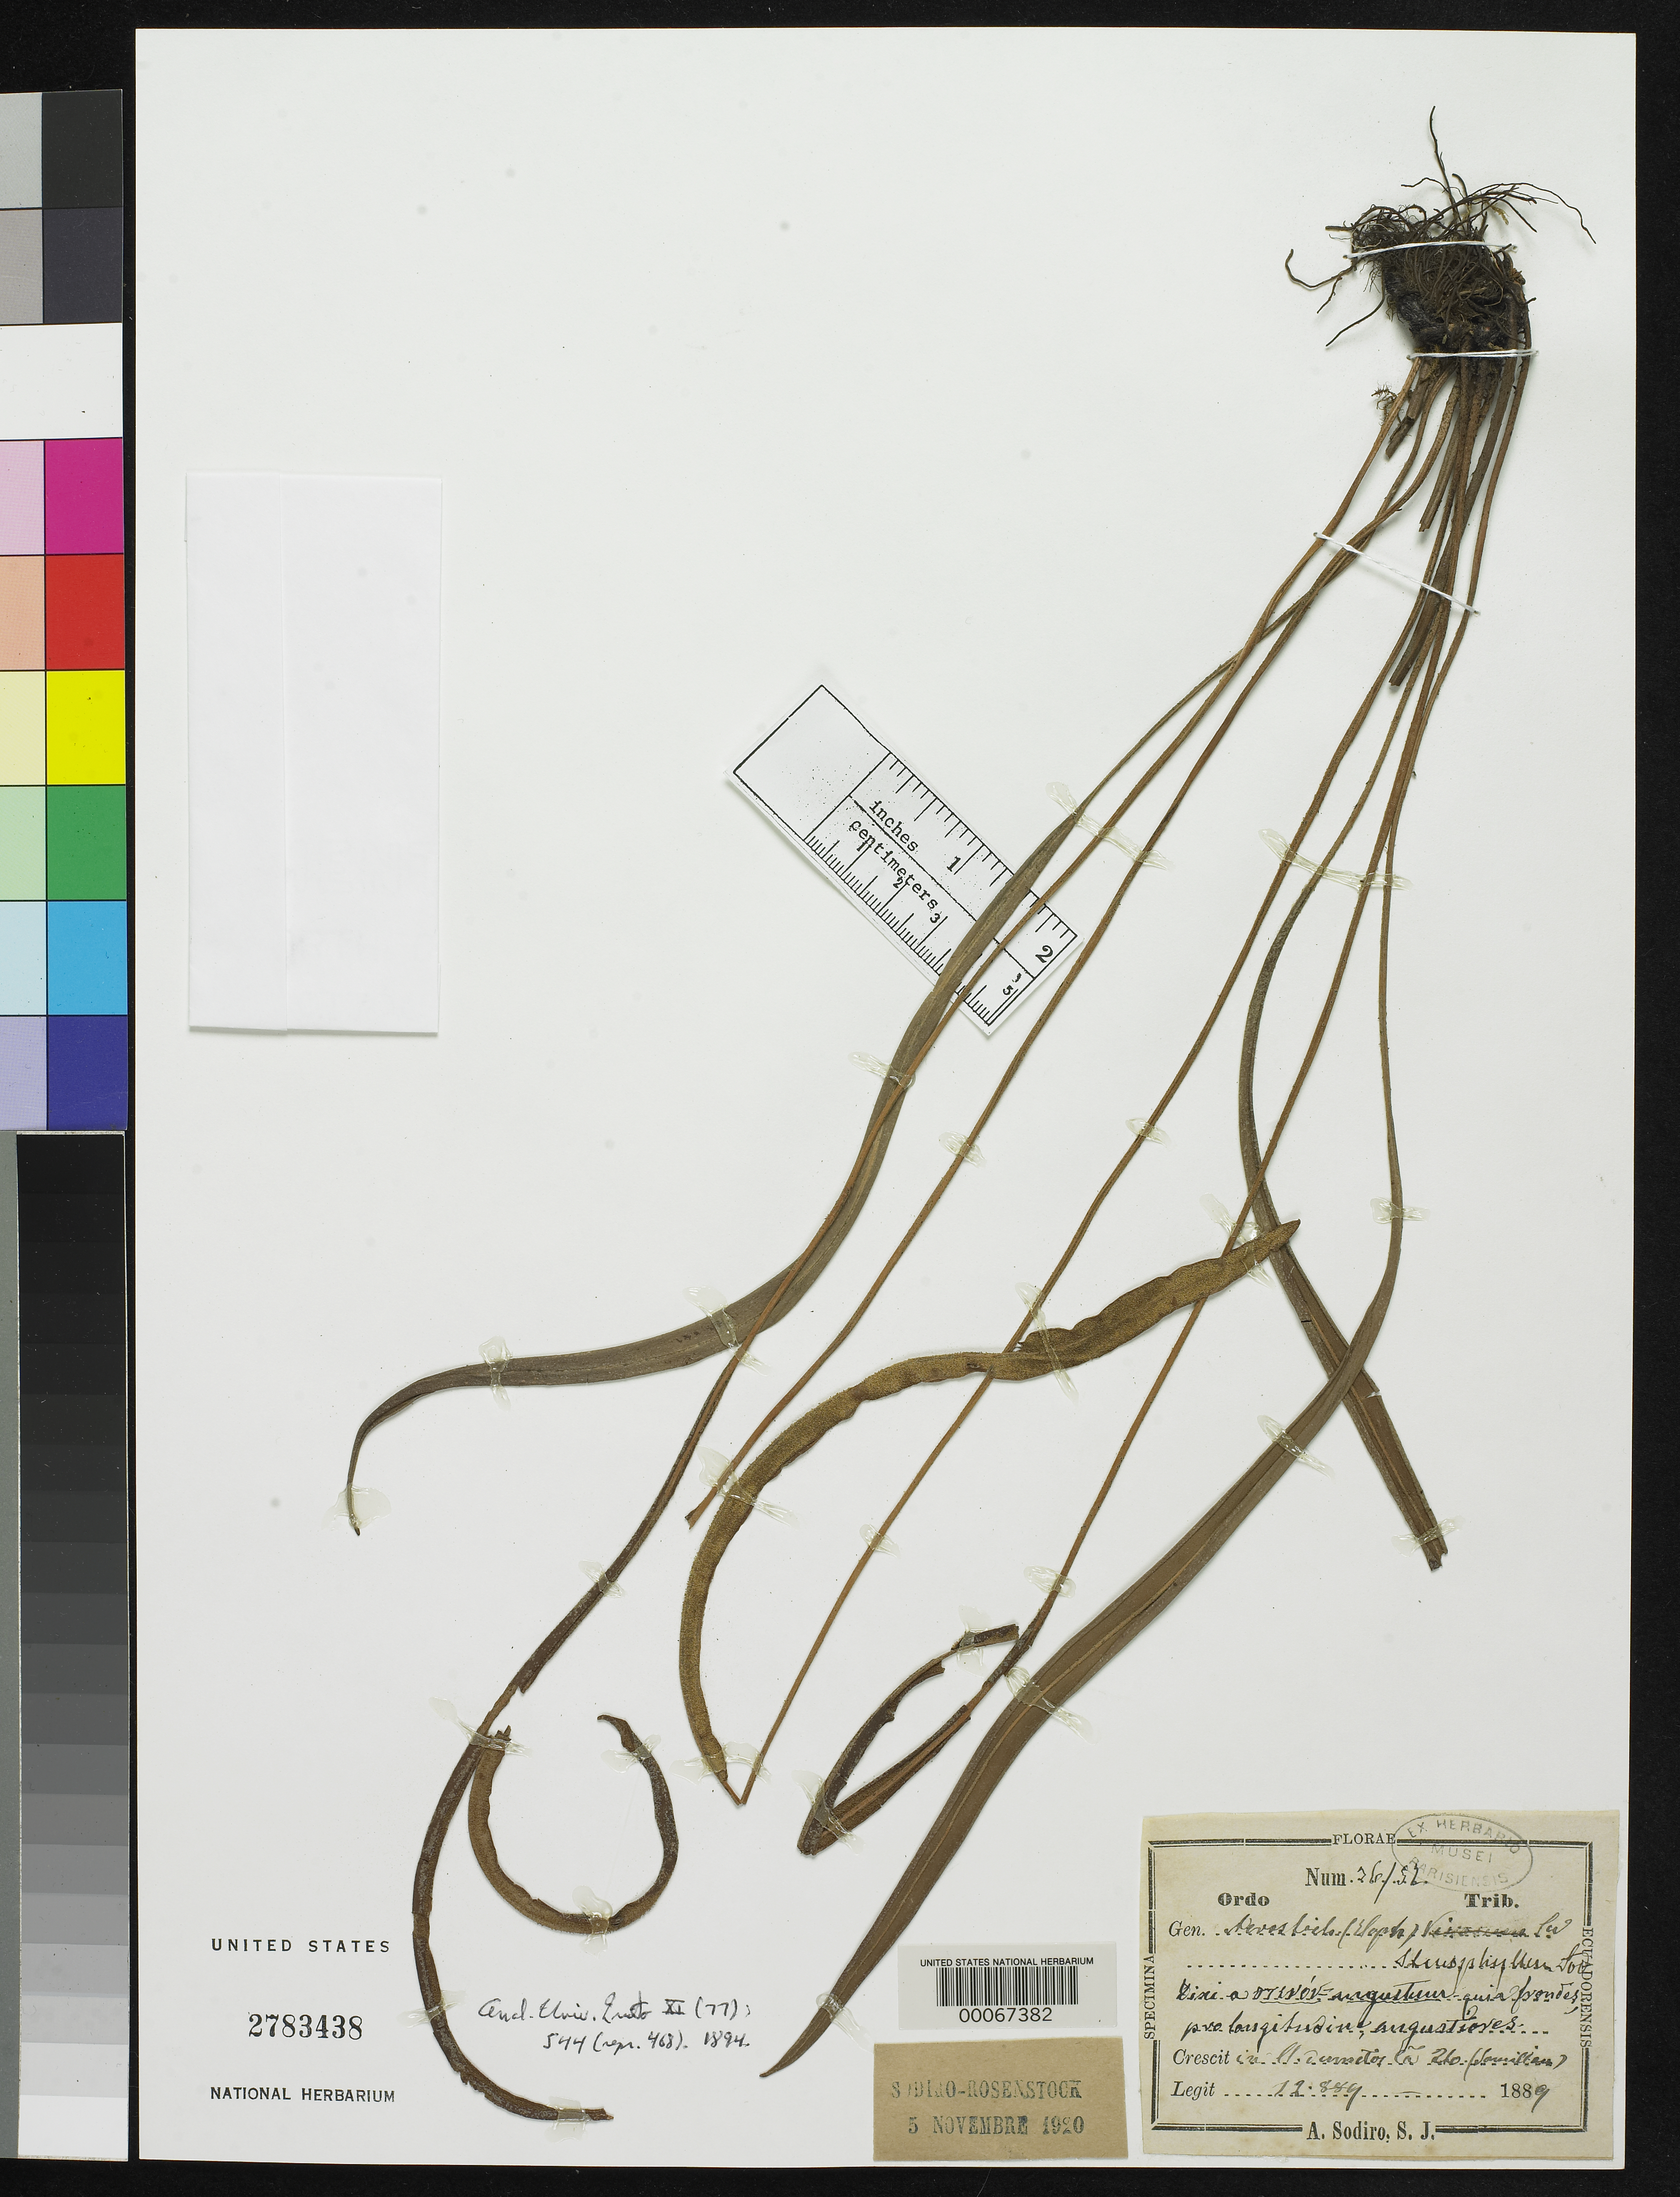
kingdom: Plantae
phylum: Tracheophyta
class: Polypodiopsida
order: Polypodiales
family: Pteridaceae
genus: Acrostichum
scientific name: Acrostichum stenophyllum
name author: Sodiro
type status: Possible Isotype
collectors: L. Sodiro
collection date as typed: Dec 1889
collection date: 1889-12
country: Ecuador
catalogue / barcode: US 2783438